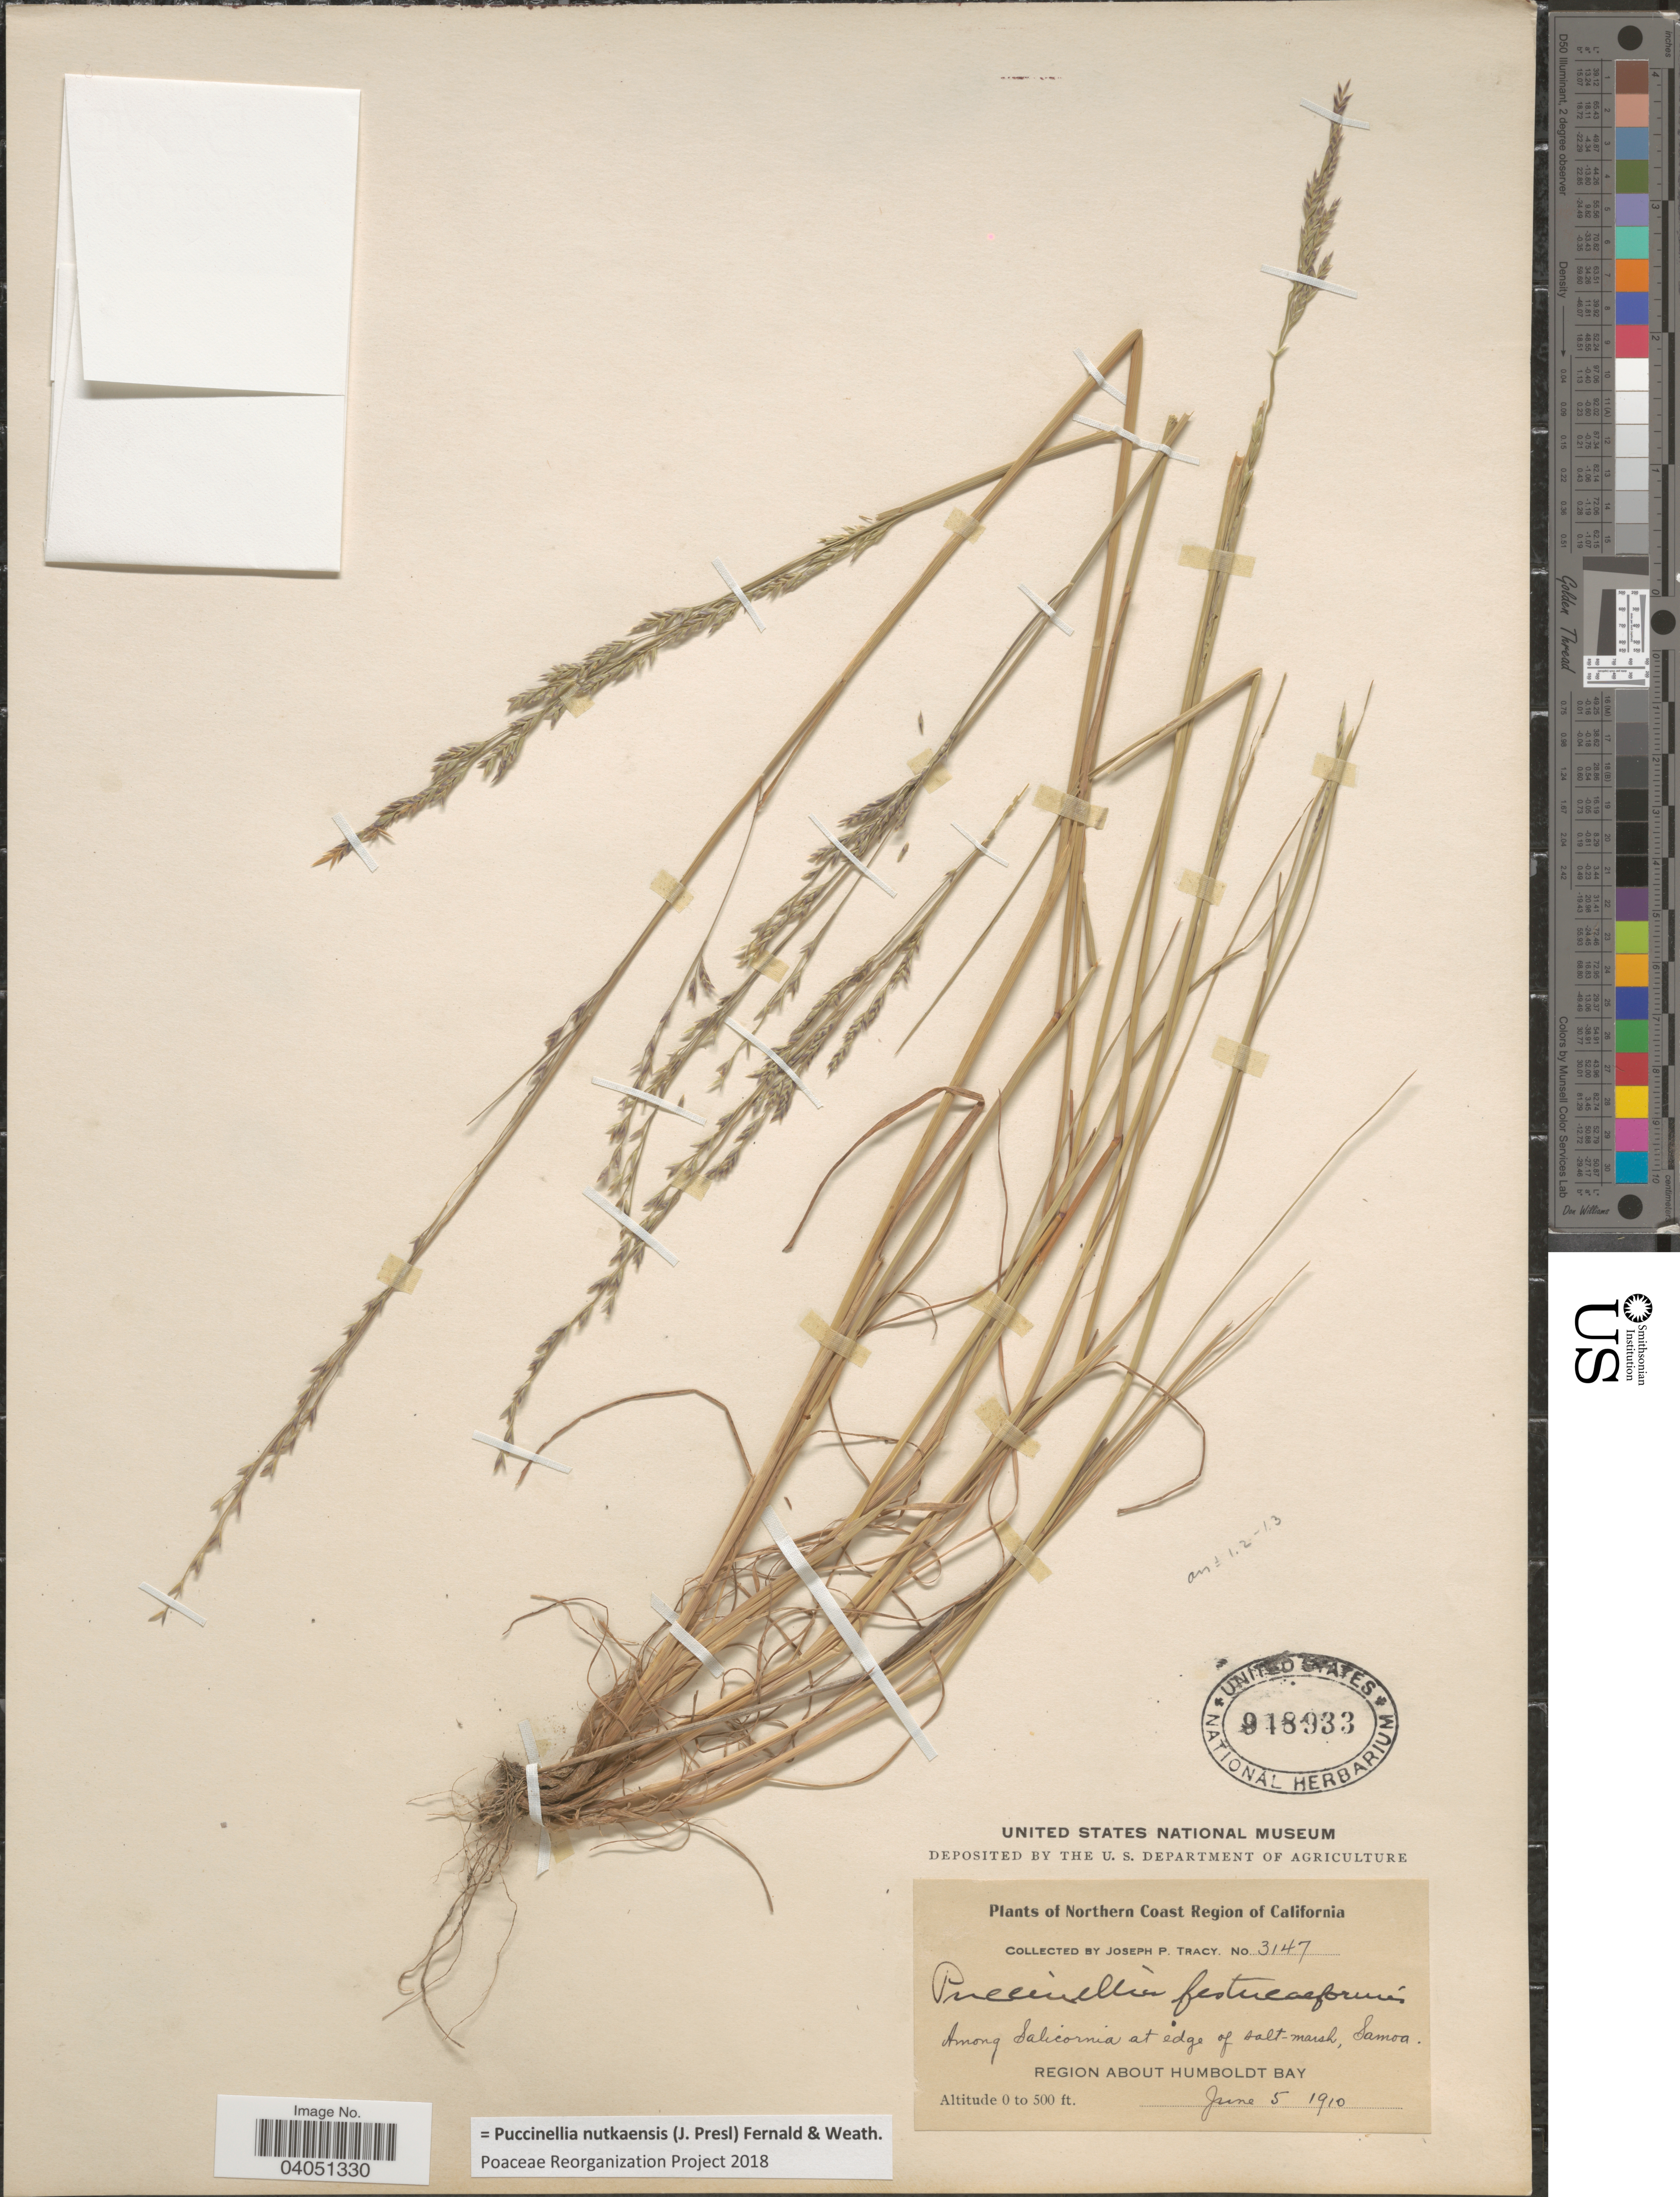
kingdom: Plantae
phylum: Tracheophyta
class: Liliopsida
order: Poales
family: Poaceae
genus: Puccinellia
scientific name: Puccinellia nutkaensis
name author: (J. Presl) Fernald & Weath.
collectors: J. Tracy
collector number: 3147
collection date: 1910-06-05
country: United States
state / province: California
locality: Northern Coast Region of California. Among Salicornia at edge of salt-marsh, Samoa. Region about Humboldt Bay.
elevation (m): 0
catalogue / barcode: US 948933